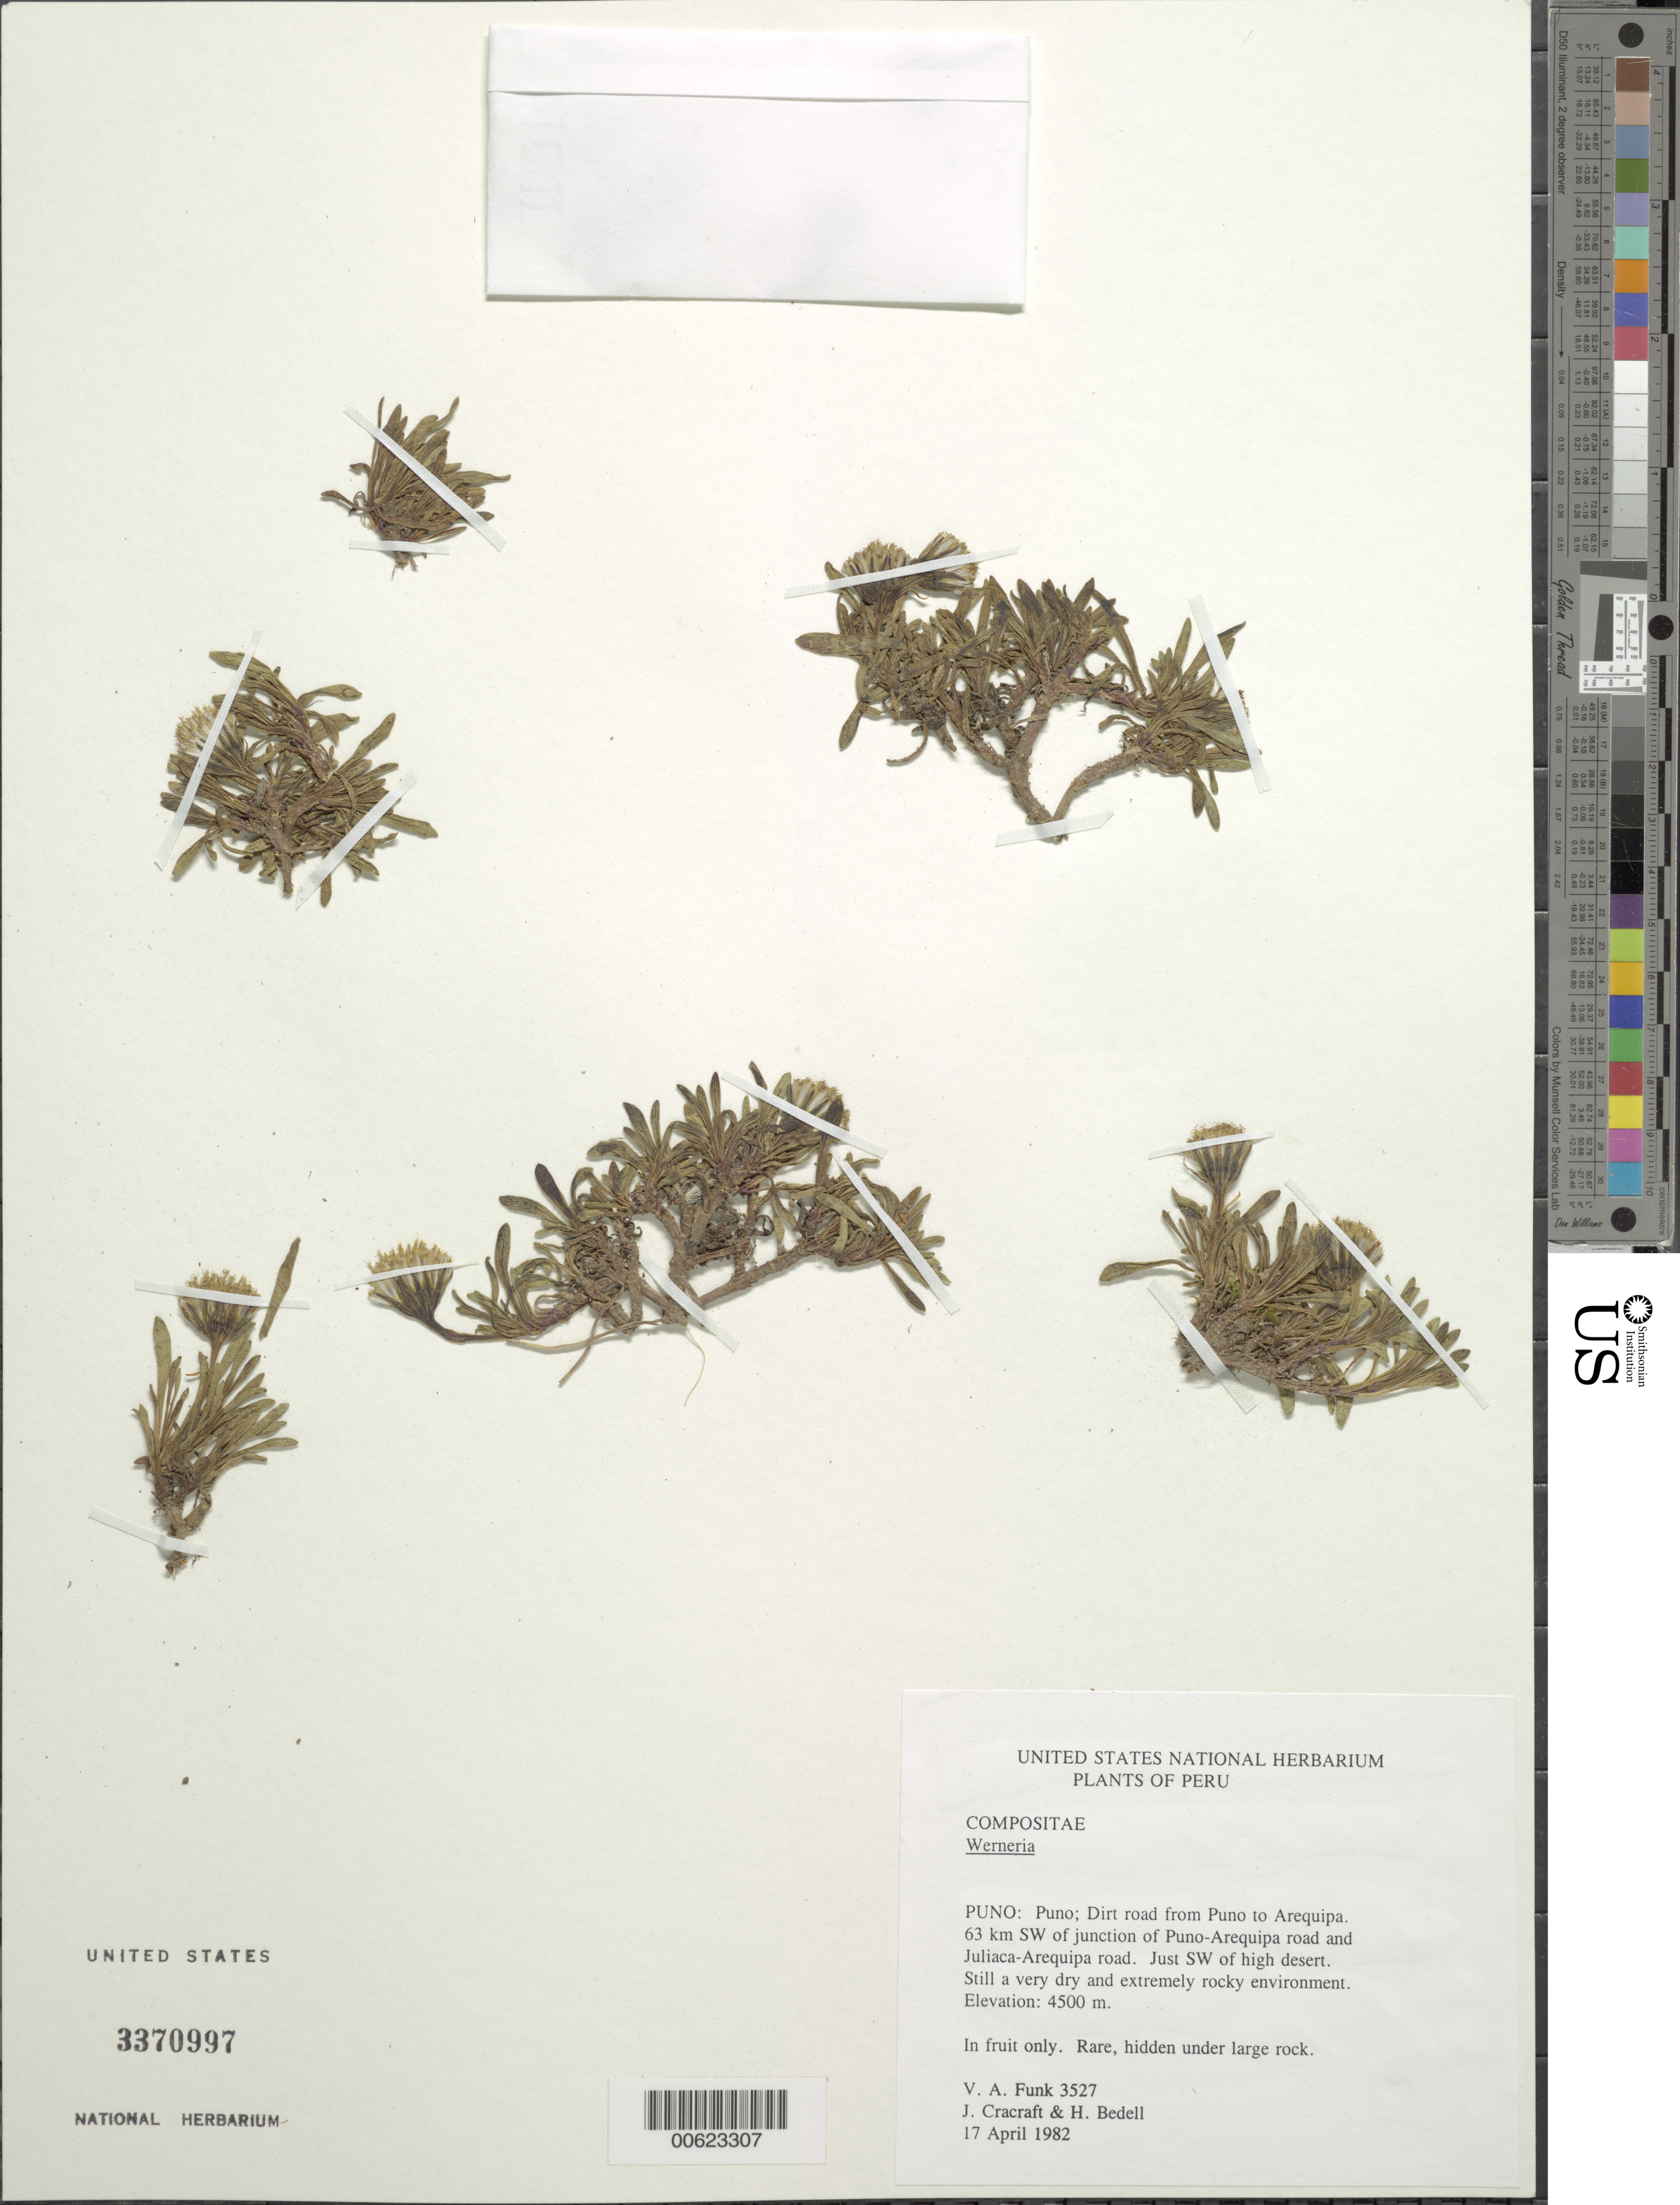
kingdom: Plantae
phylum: Tracheophyta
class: Magnoliopsida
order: Asterales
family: Asteraceae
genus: Senecio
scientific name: Senecio algens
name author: Wedd.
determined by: Calvo, Joel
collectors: V. Funk & J. L. Cracraft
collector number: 3527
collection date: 1982-04-17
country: Peru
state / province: Puno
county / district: Puno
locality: Puno to Arequipa. 63 km SW of junction of Puno-Arequipa road and Juliaca-Arequipa road. Just SW of high desert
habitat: Hidden under large rock. Still a very dry and extremely rocky environment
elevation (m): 4500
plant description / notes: In fruit only.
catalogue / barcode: US 3370997